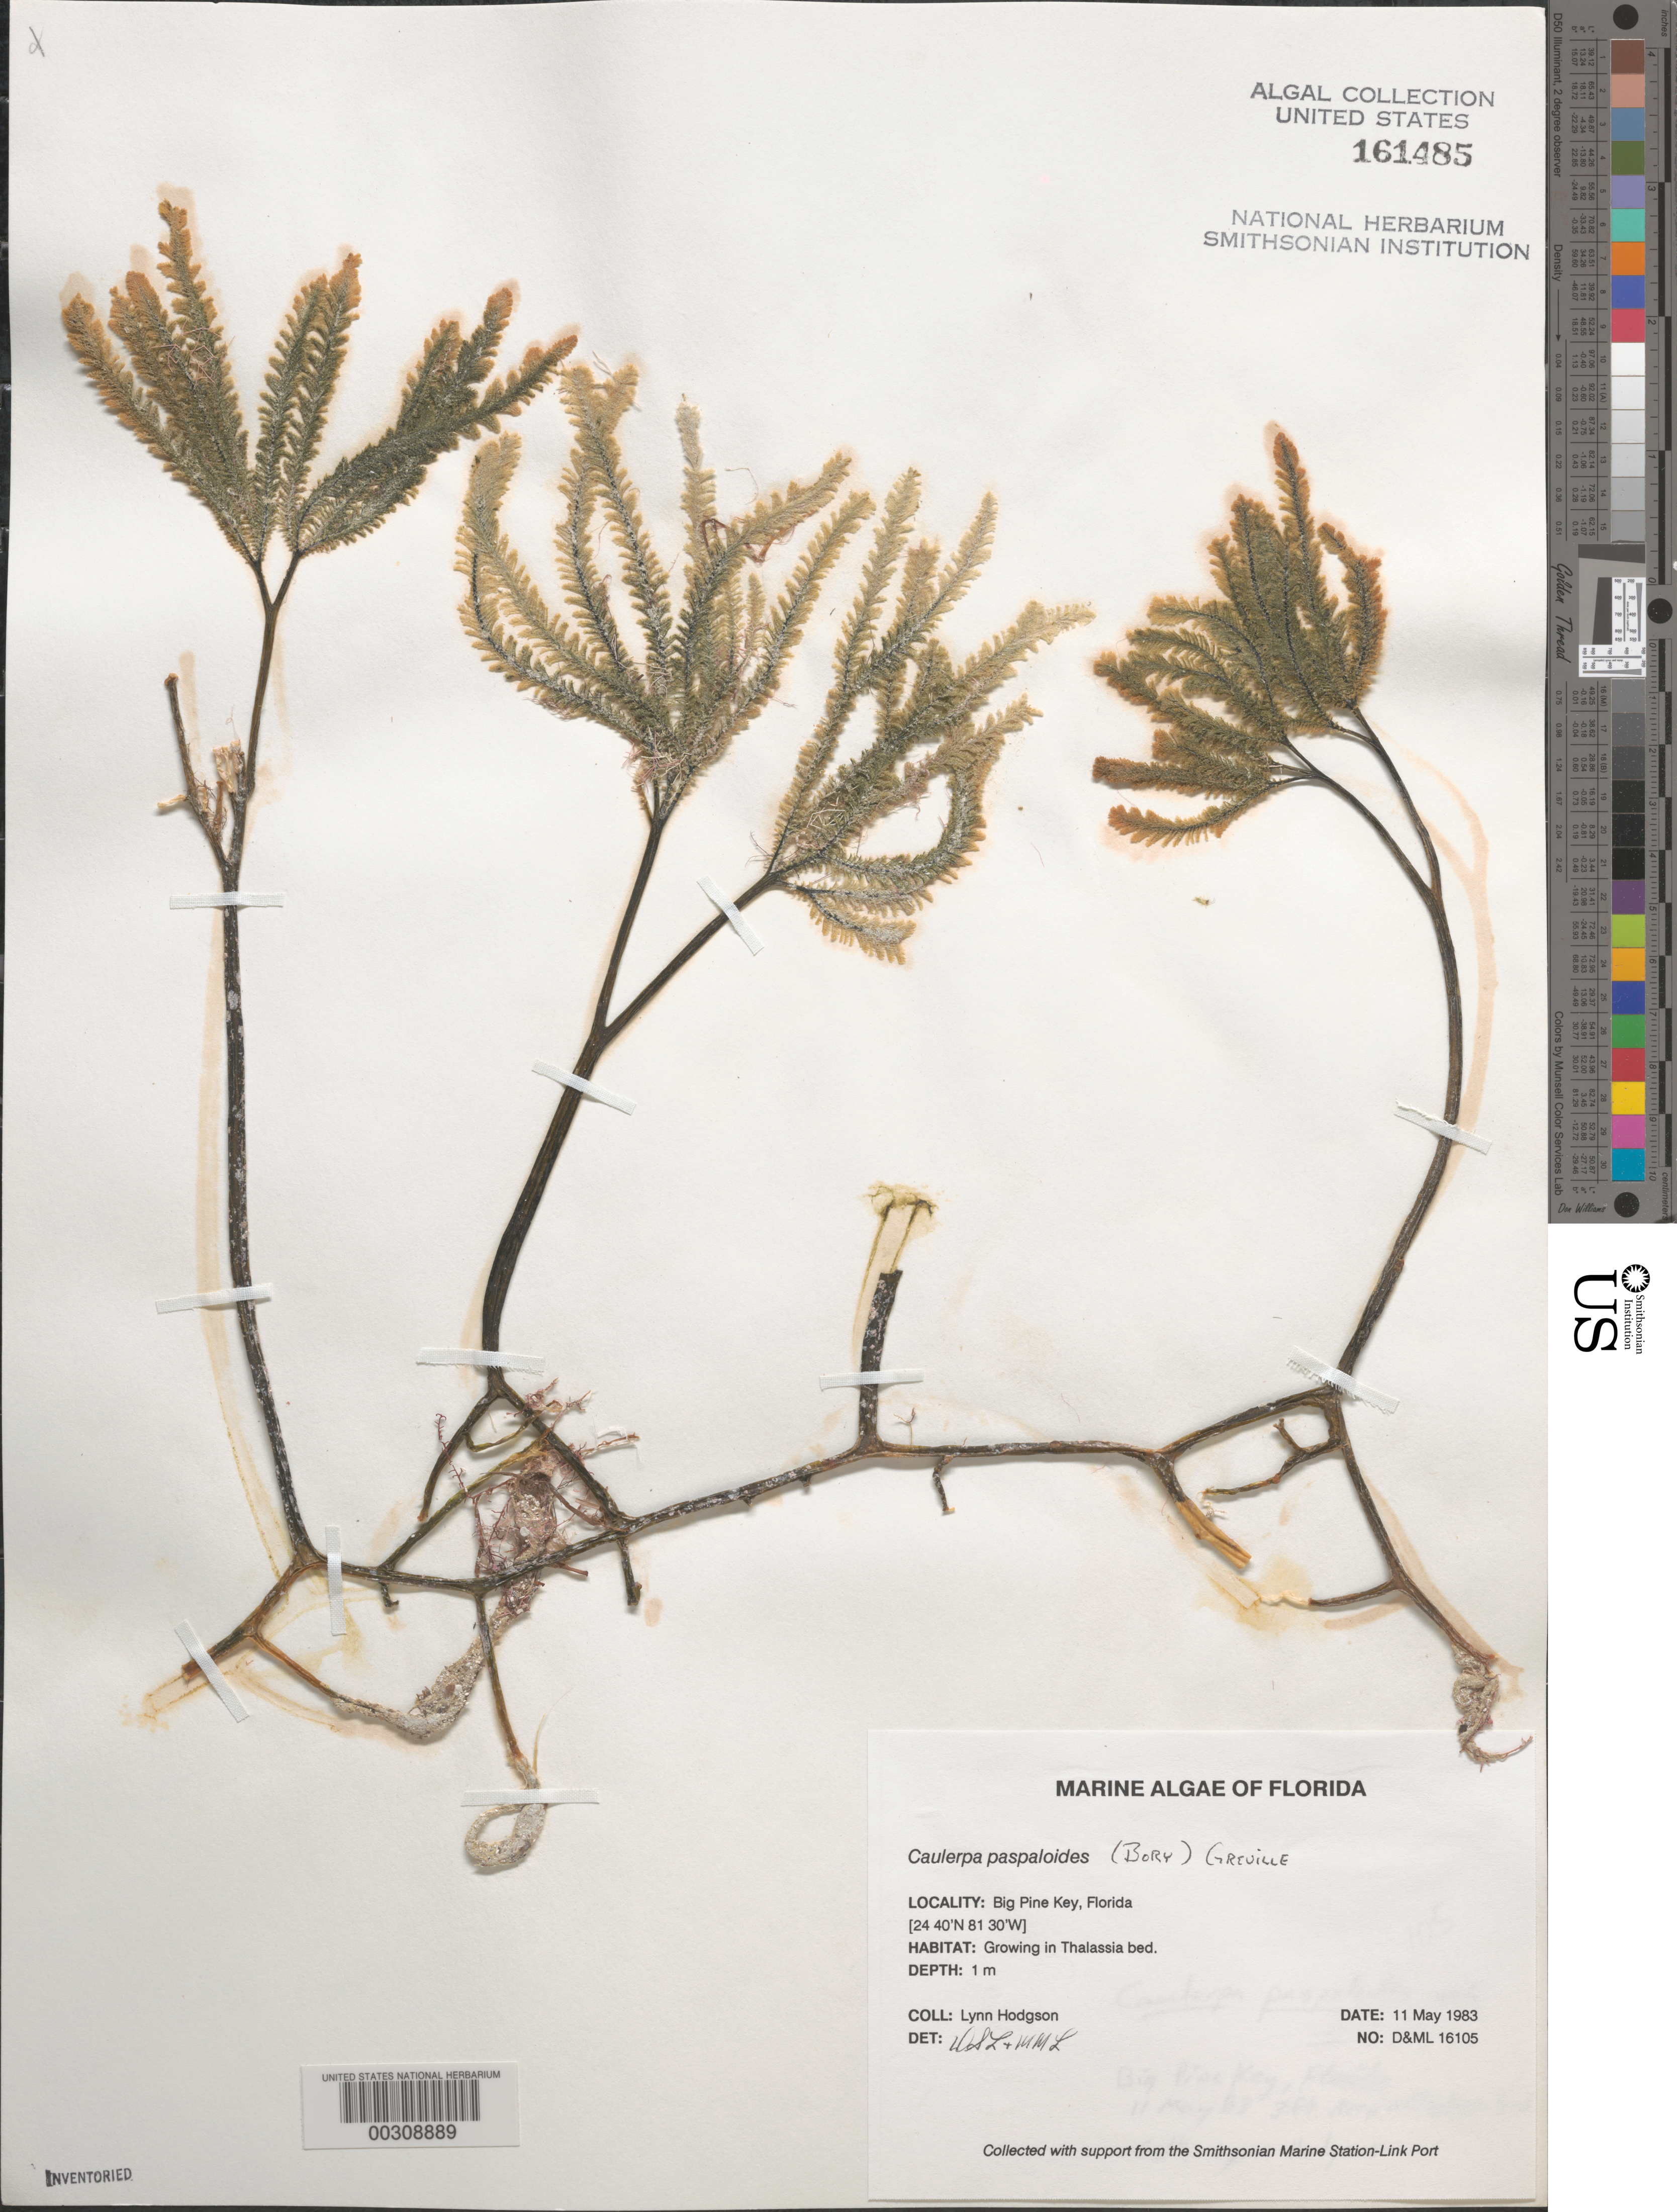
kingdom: Plantae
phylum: Chlorophyta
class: Ulvophyceae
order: Bryopsidales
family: Caulerpaceae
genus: Caulerpa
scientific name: Caulerpa paspaloides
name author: (Bory) Grev.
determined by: Littler, D. S.; Littler, M. M.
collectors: L. M. Hodgson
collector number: D&ML 16105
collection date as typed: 11 May 1983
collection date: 1983-05-11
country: United States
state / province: Florida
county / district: Monroe County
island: Big Pine Key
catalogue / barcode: US 161485